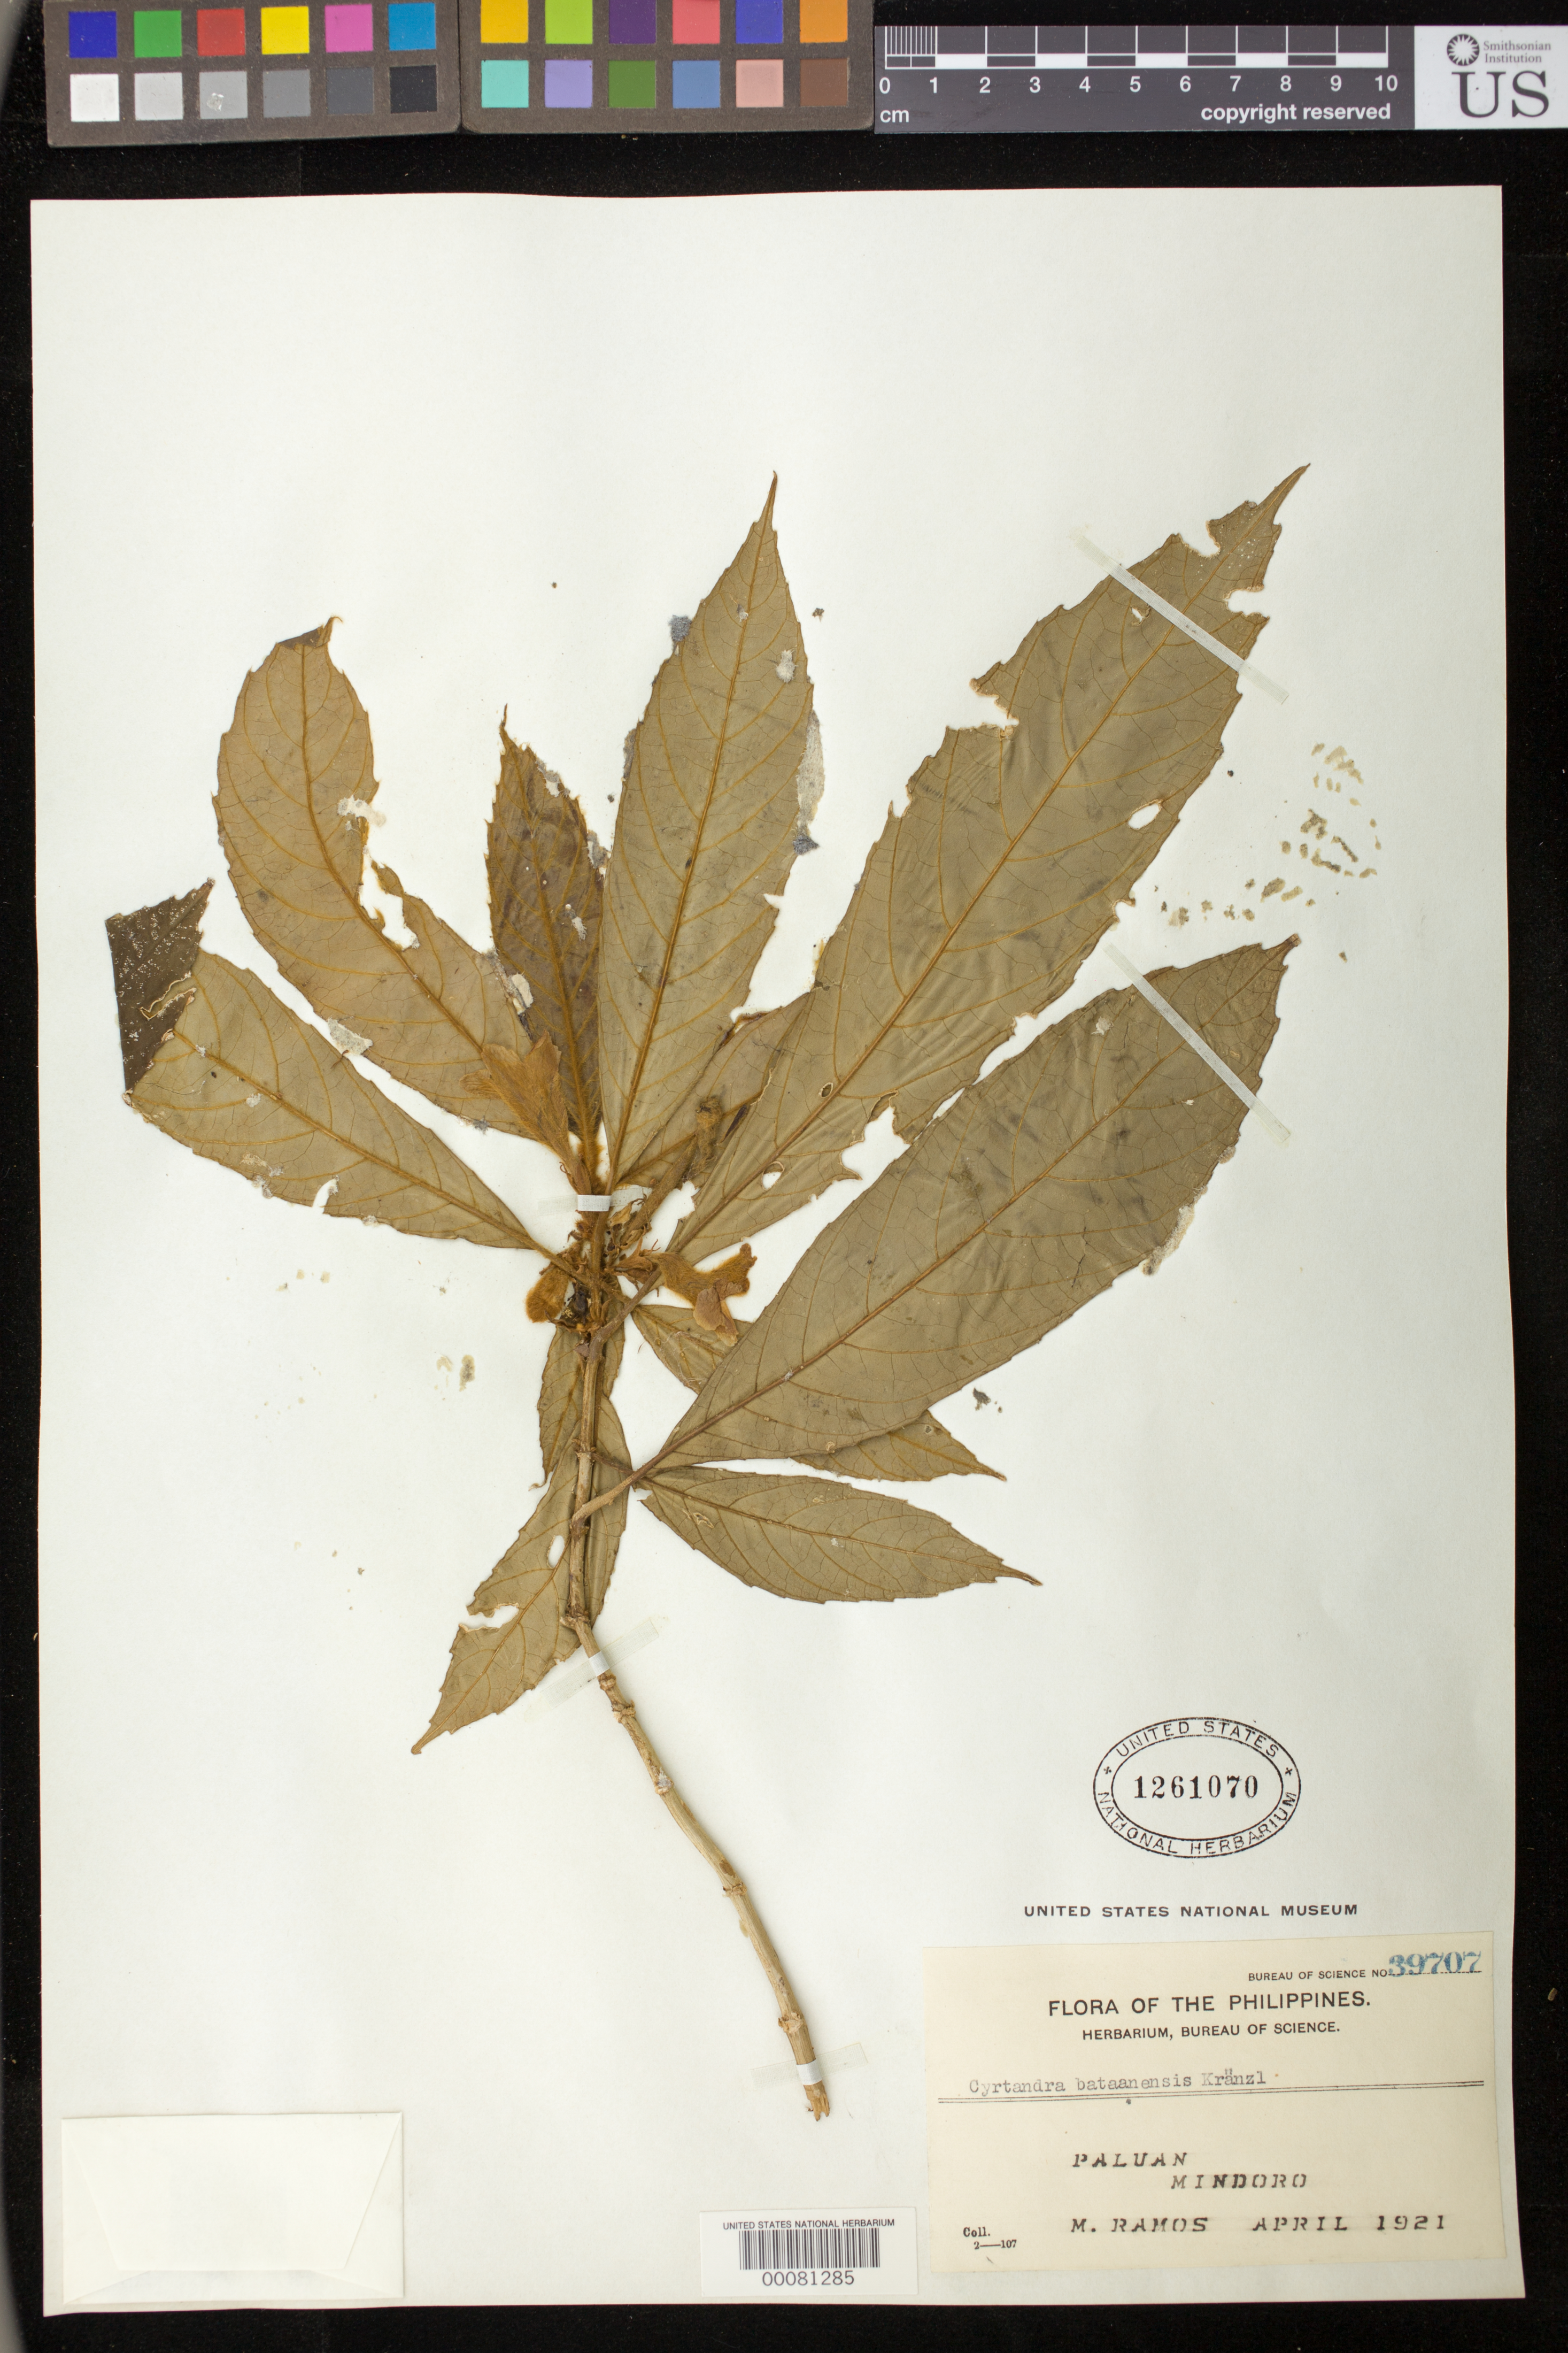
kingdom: Plantae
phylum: Tracheophyta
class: Magnoliopsida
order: Lamiales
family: Gesneriaceae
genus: Cyrtandra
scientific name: Cyrtandra bataanensis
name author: Kraenzl.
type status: Isoneotype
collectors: M. Ramos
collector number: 39707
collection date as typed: Apr 1921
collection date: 1921-04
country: Philippines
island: Mindoro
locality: Mindoro occidental, Paluan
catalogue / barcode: US 1261070